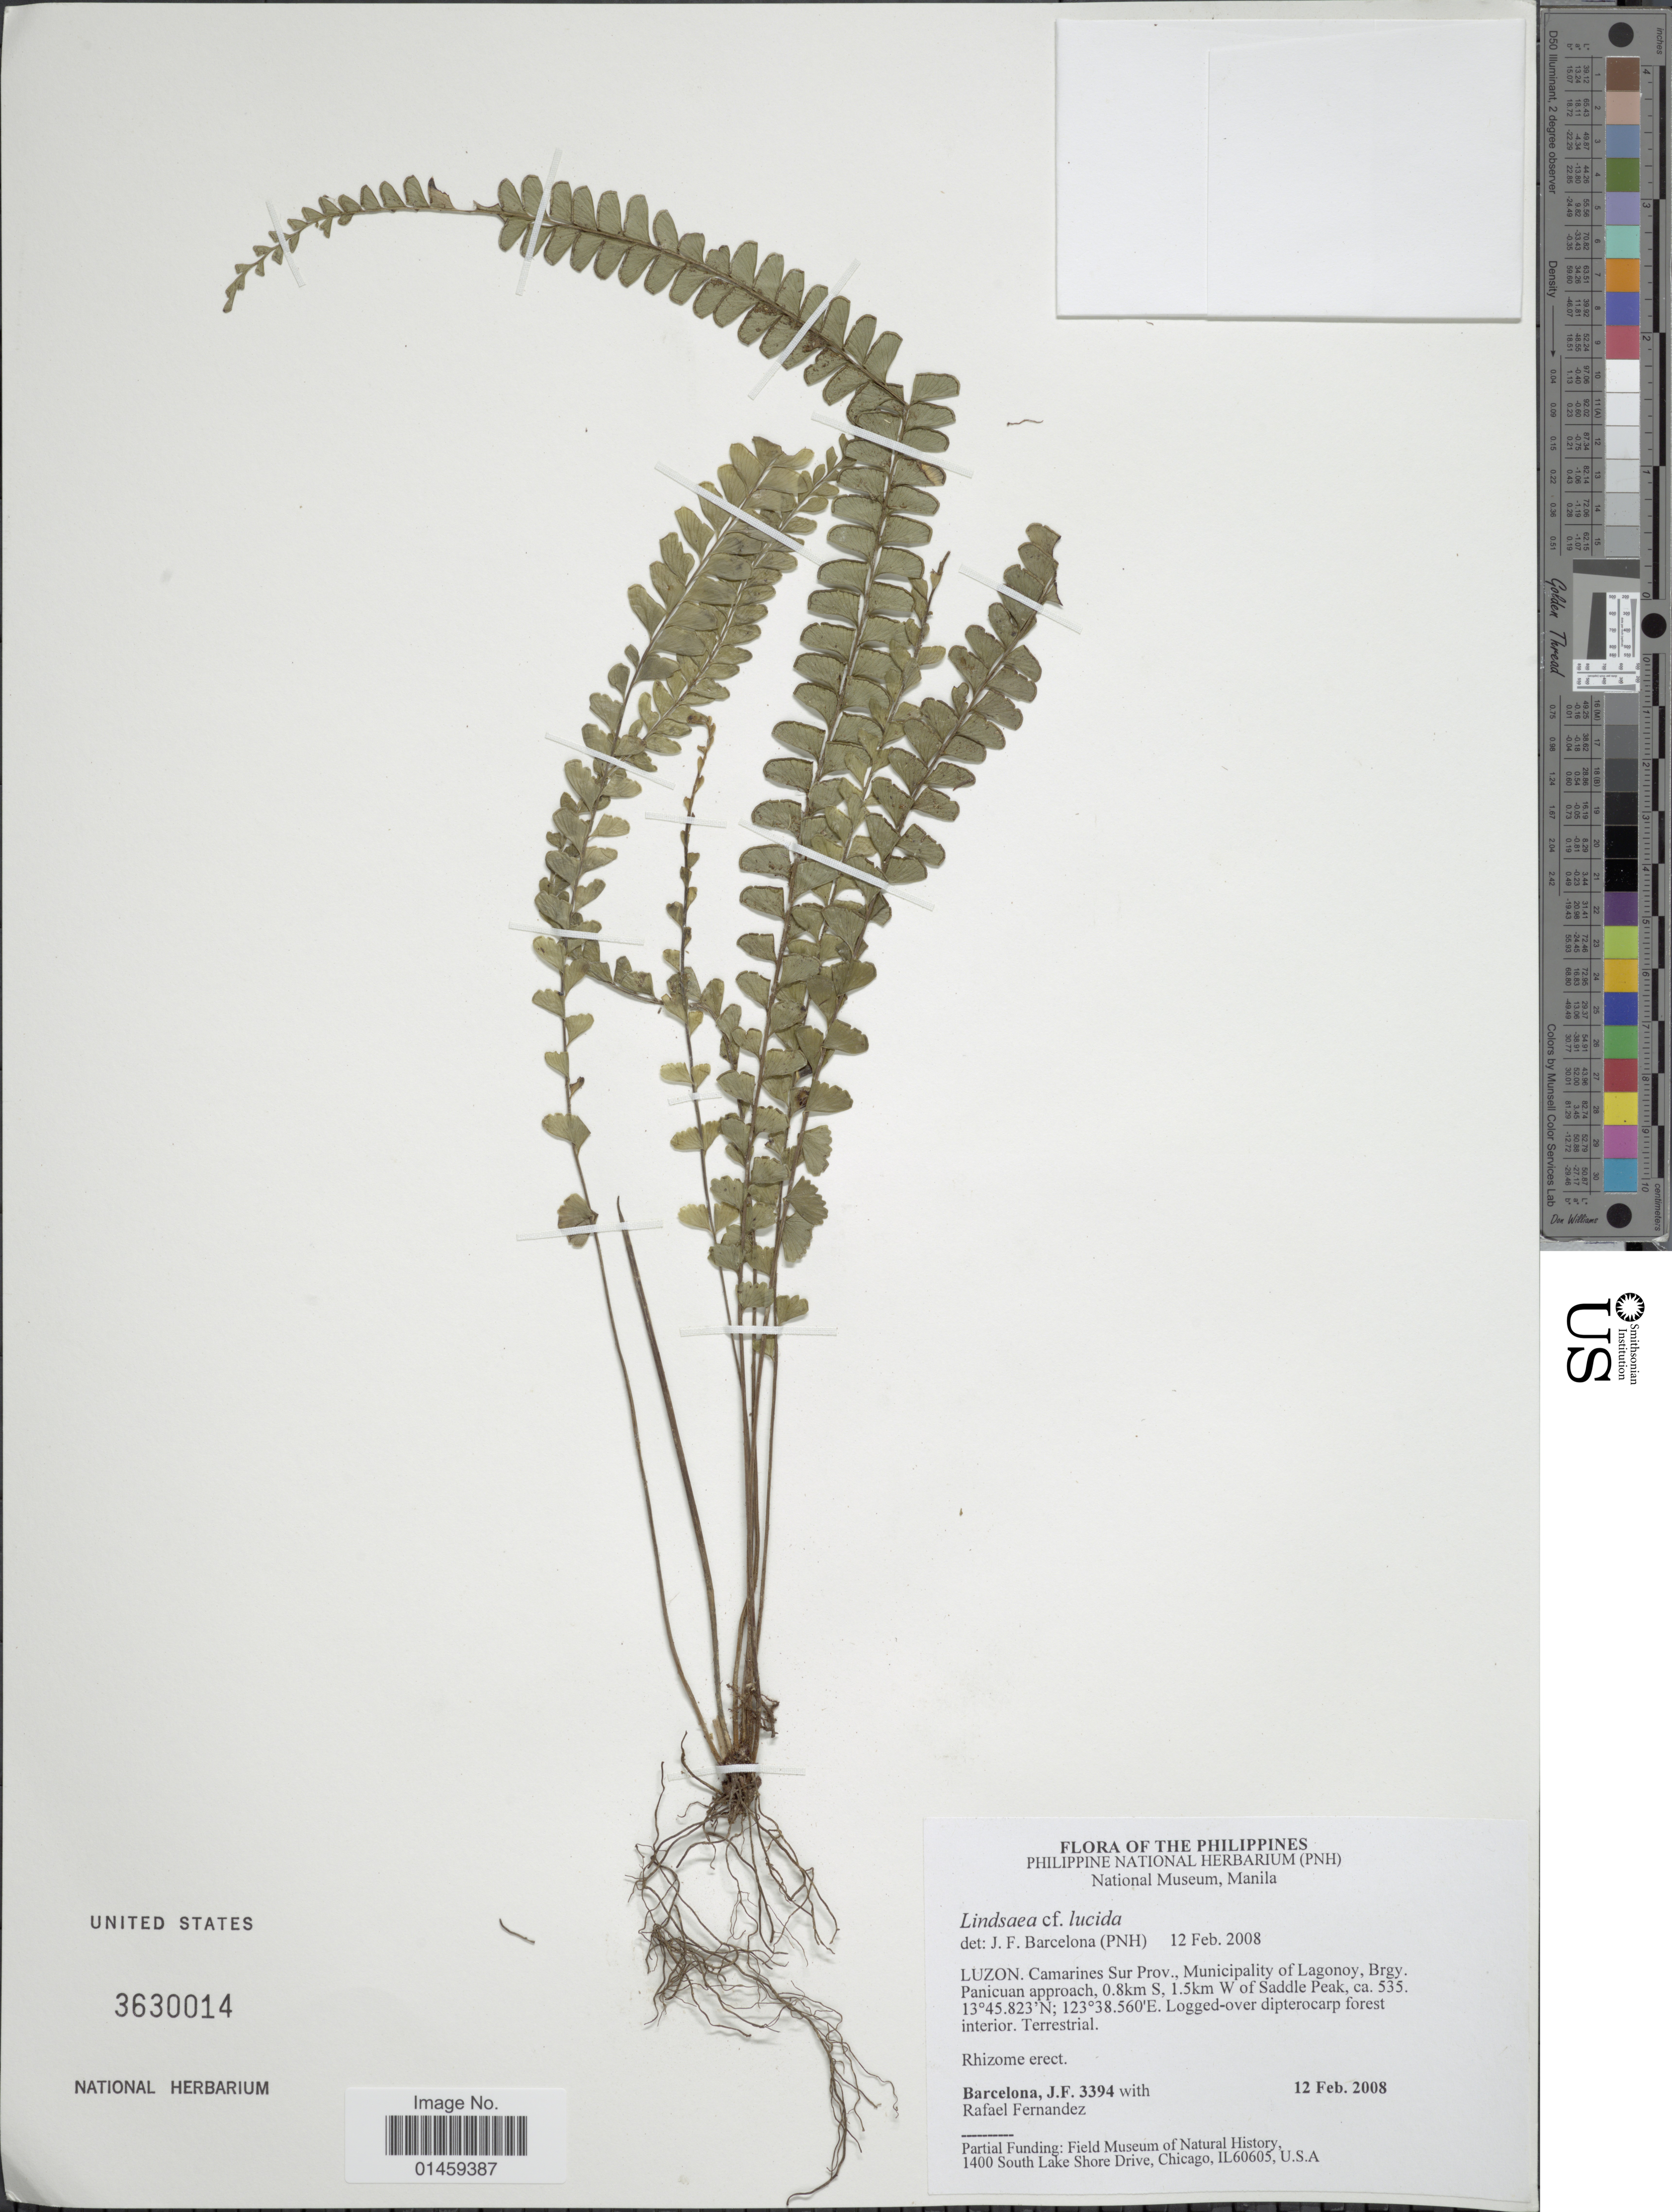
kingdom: Plantae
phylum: Tracheophyta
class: Polypodiopsida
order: Polypodiales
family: Lindsaeaceae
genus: Lindsaea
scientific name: Lindsaea lucida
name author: Blume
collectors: J. F. Barcelona & R. Fernandez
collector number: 3394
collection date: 2008-02-12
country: Philippines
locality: Luzon. Camarines Sur Prov., Municipality of Lagonoy, Brgy. Panicuan approach, 0.8km S, 1.5km W of Saddle Peak.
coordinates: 13 45.823 N, 123 38.560 E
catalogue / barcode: US 3630014